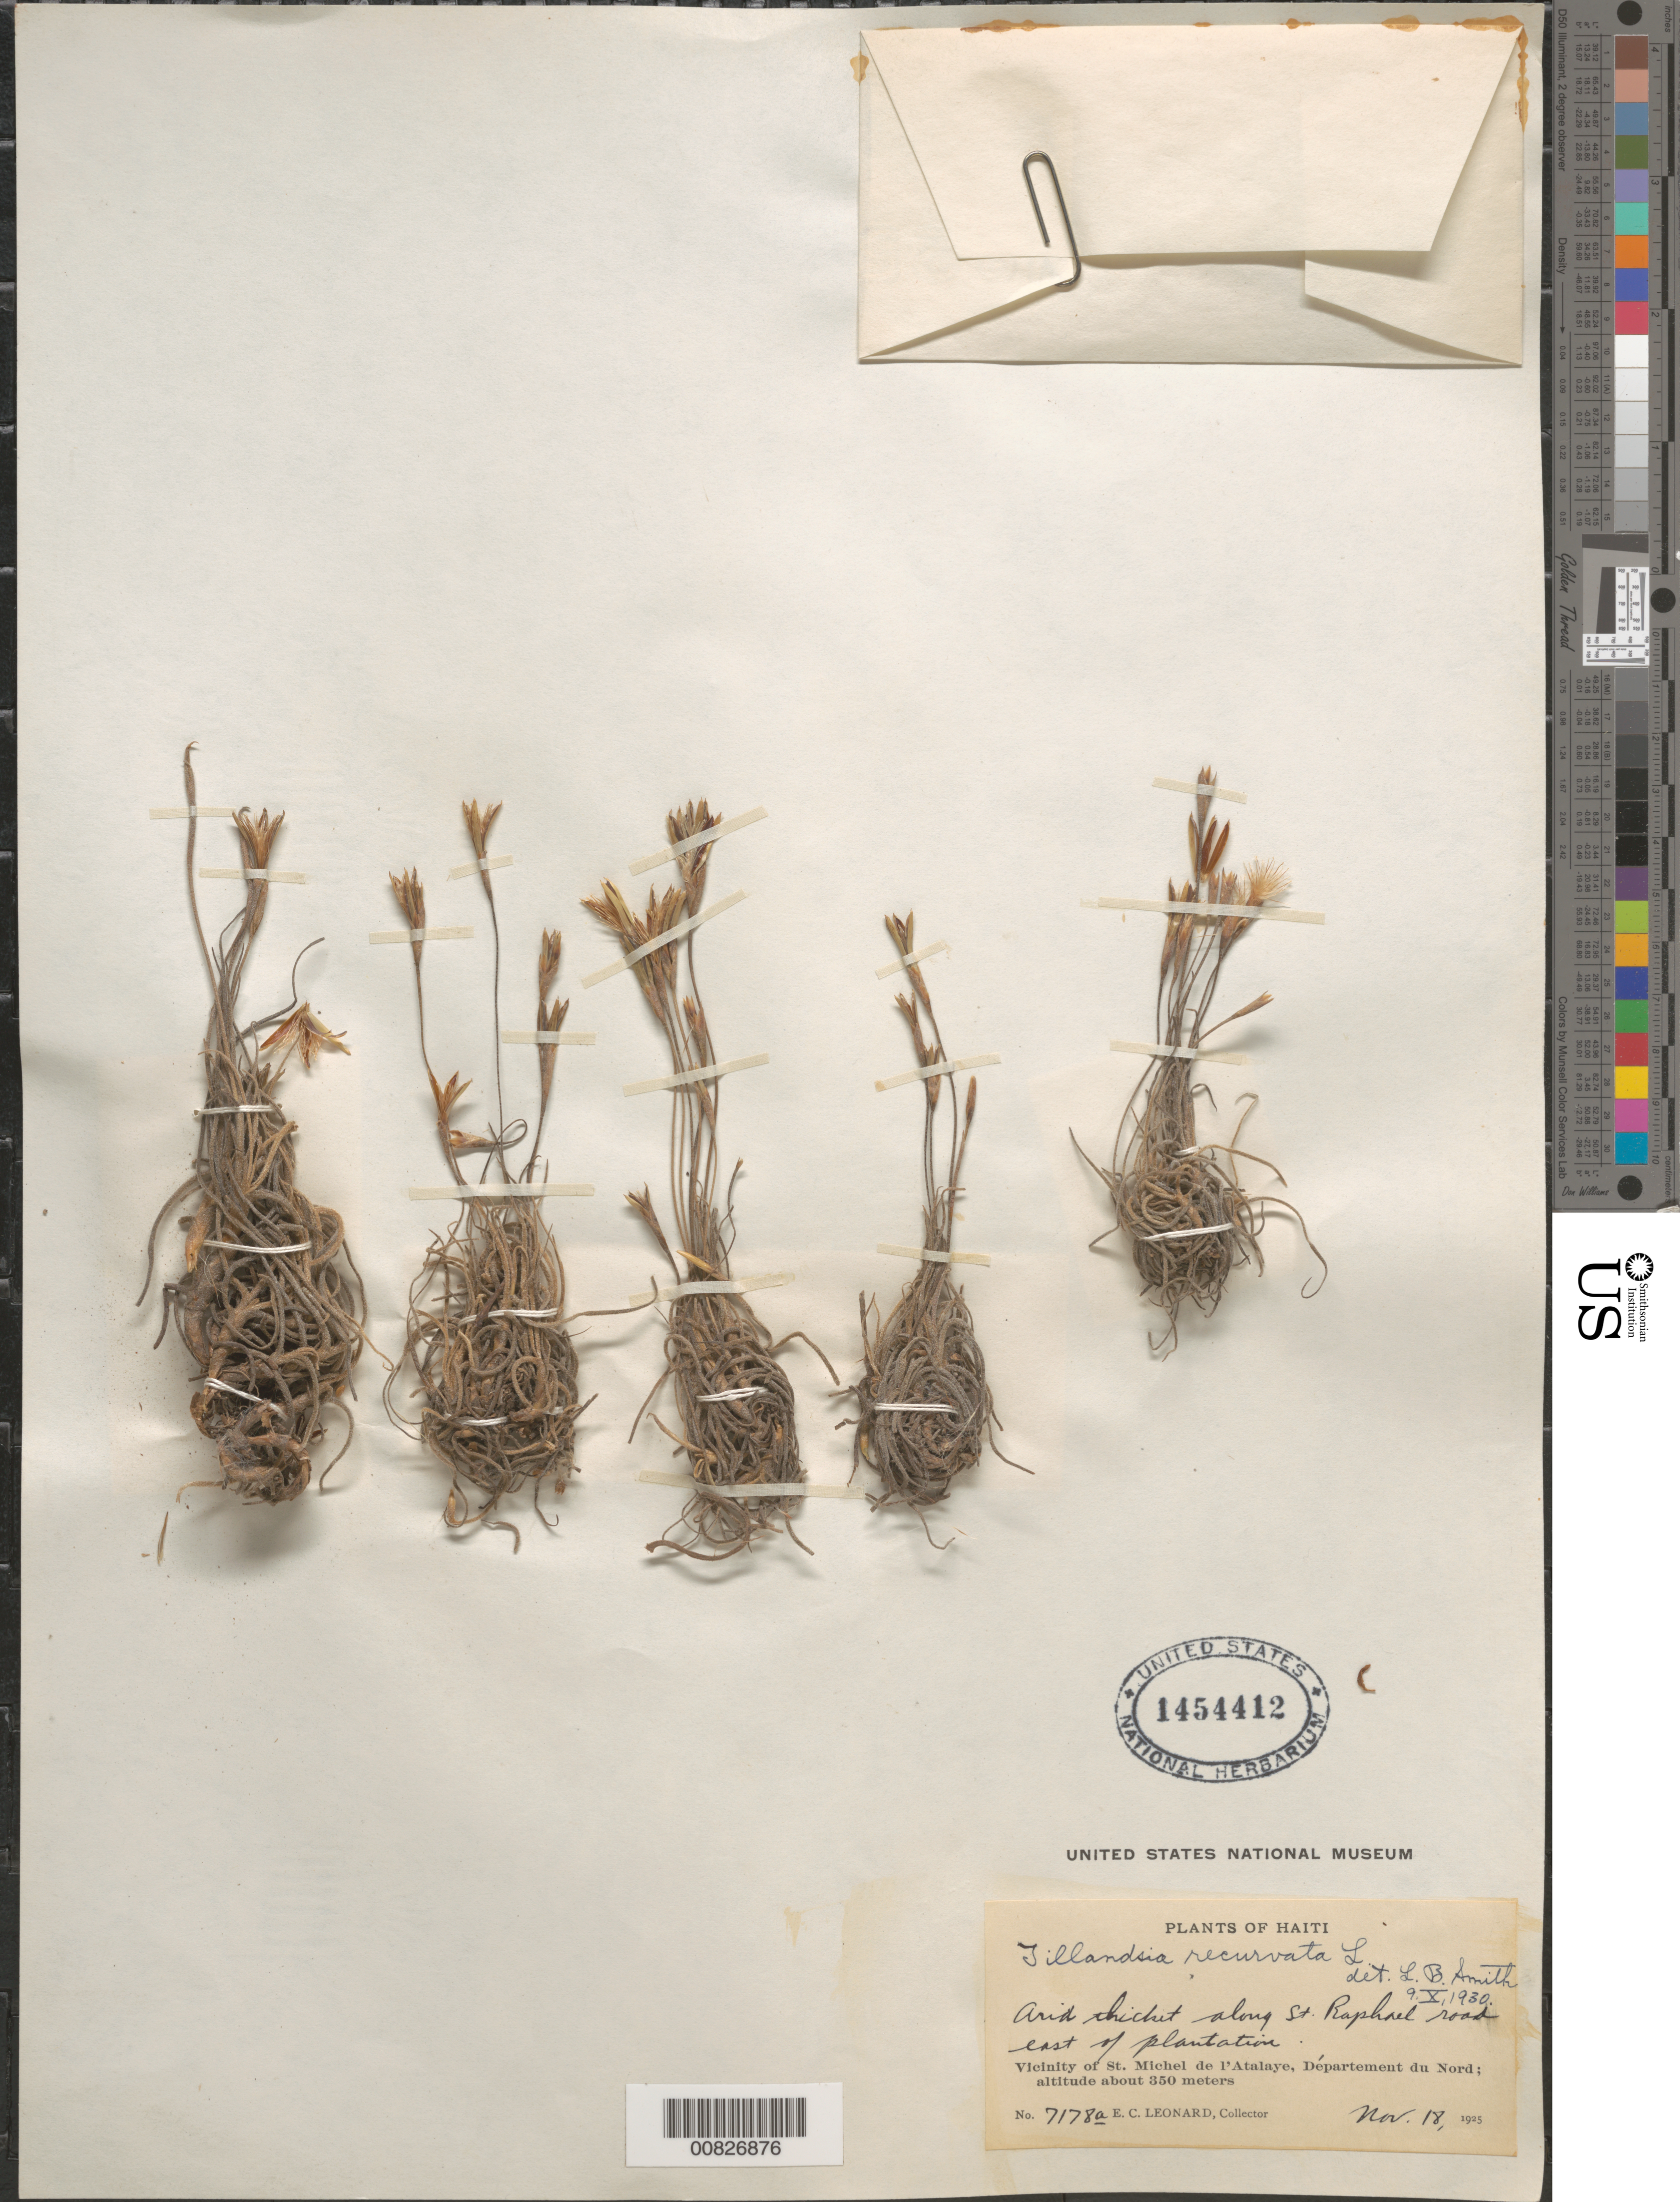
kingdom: Plantae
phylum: Tracheophyta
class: Liliopsida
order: Poales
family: Bromeliaceae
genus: Tillandsia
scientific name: Tillandsia recurvata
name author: L.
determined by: Smith, Lyman B., (US), NMNH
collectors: E. C. Leonard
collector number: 7178a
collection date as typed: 18 Nov 1925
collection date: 1925-11-18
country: Haiti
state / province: Nord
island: Hispaniola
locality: Vicinity of St. Michel de l'Atalaye, Département du Nord. Along St. Raphael road east of plantation.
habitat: Arid thicket.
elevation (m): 350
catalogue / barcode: US 1454412